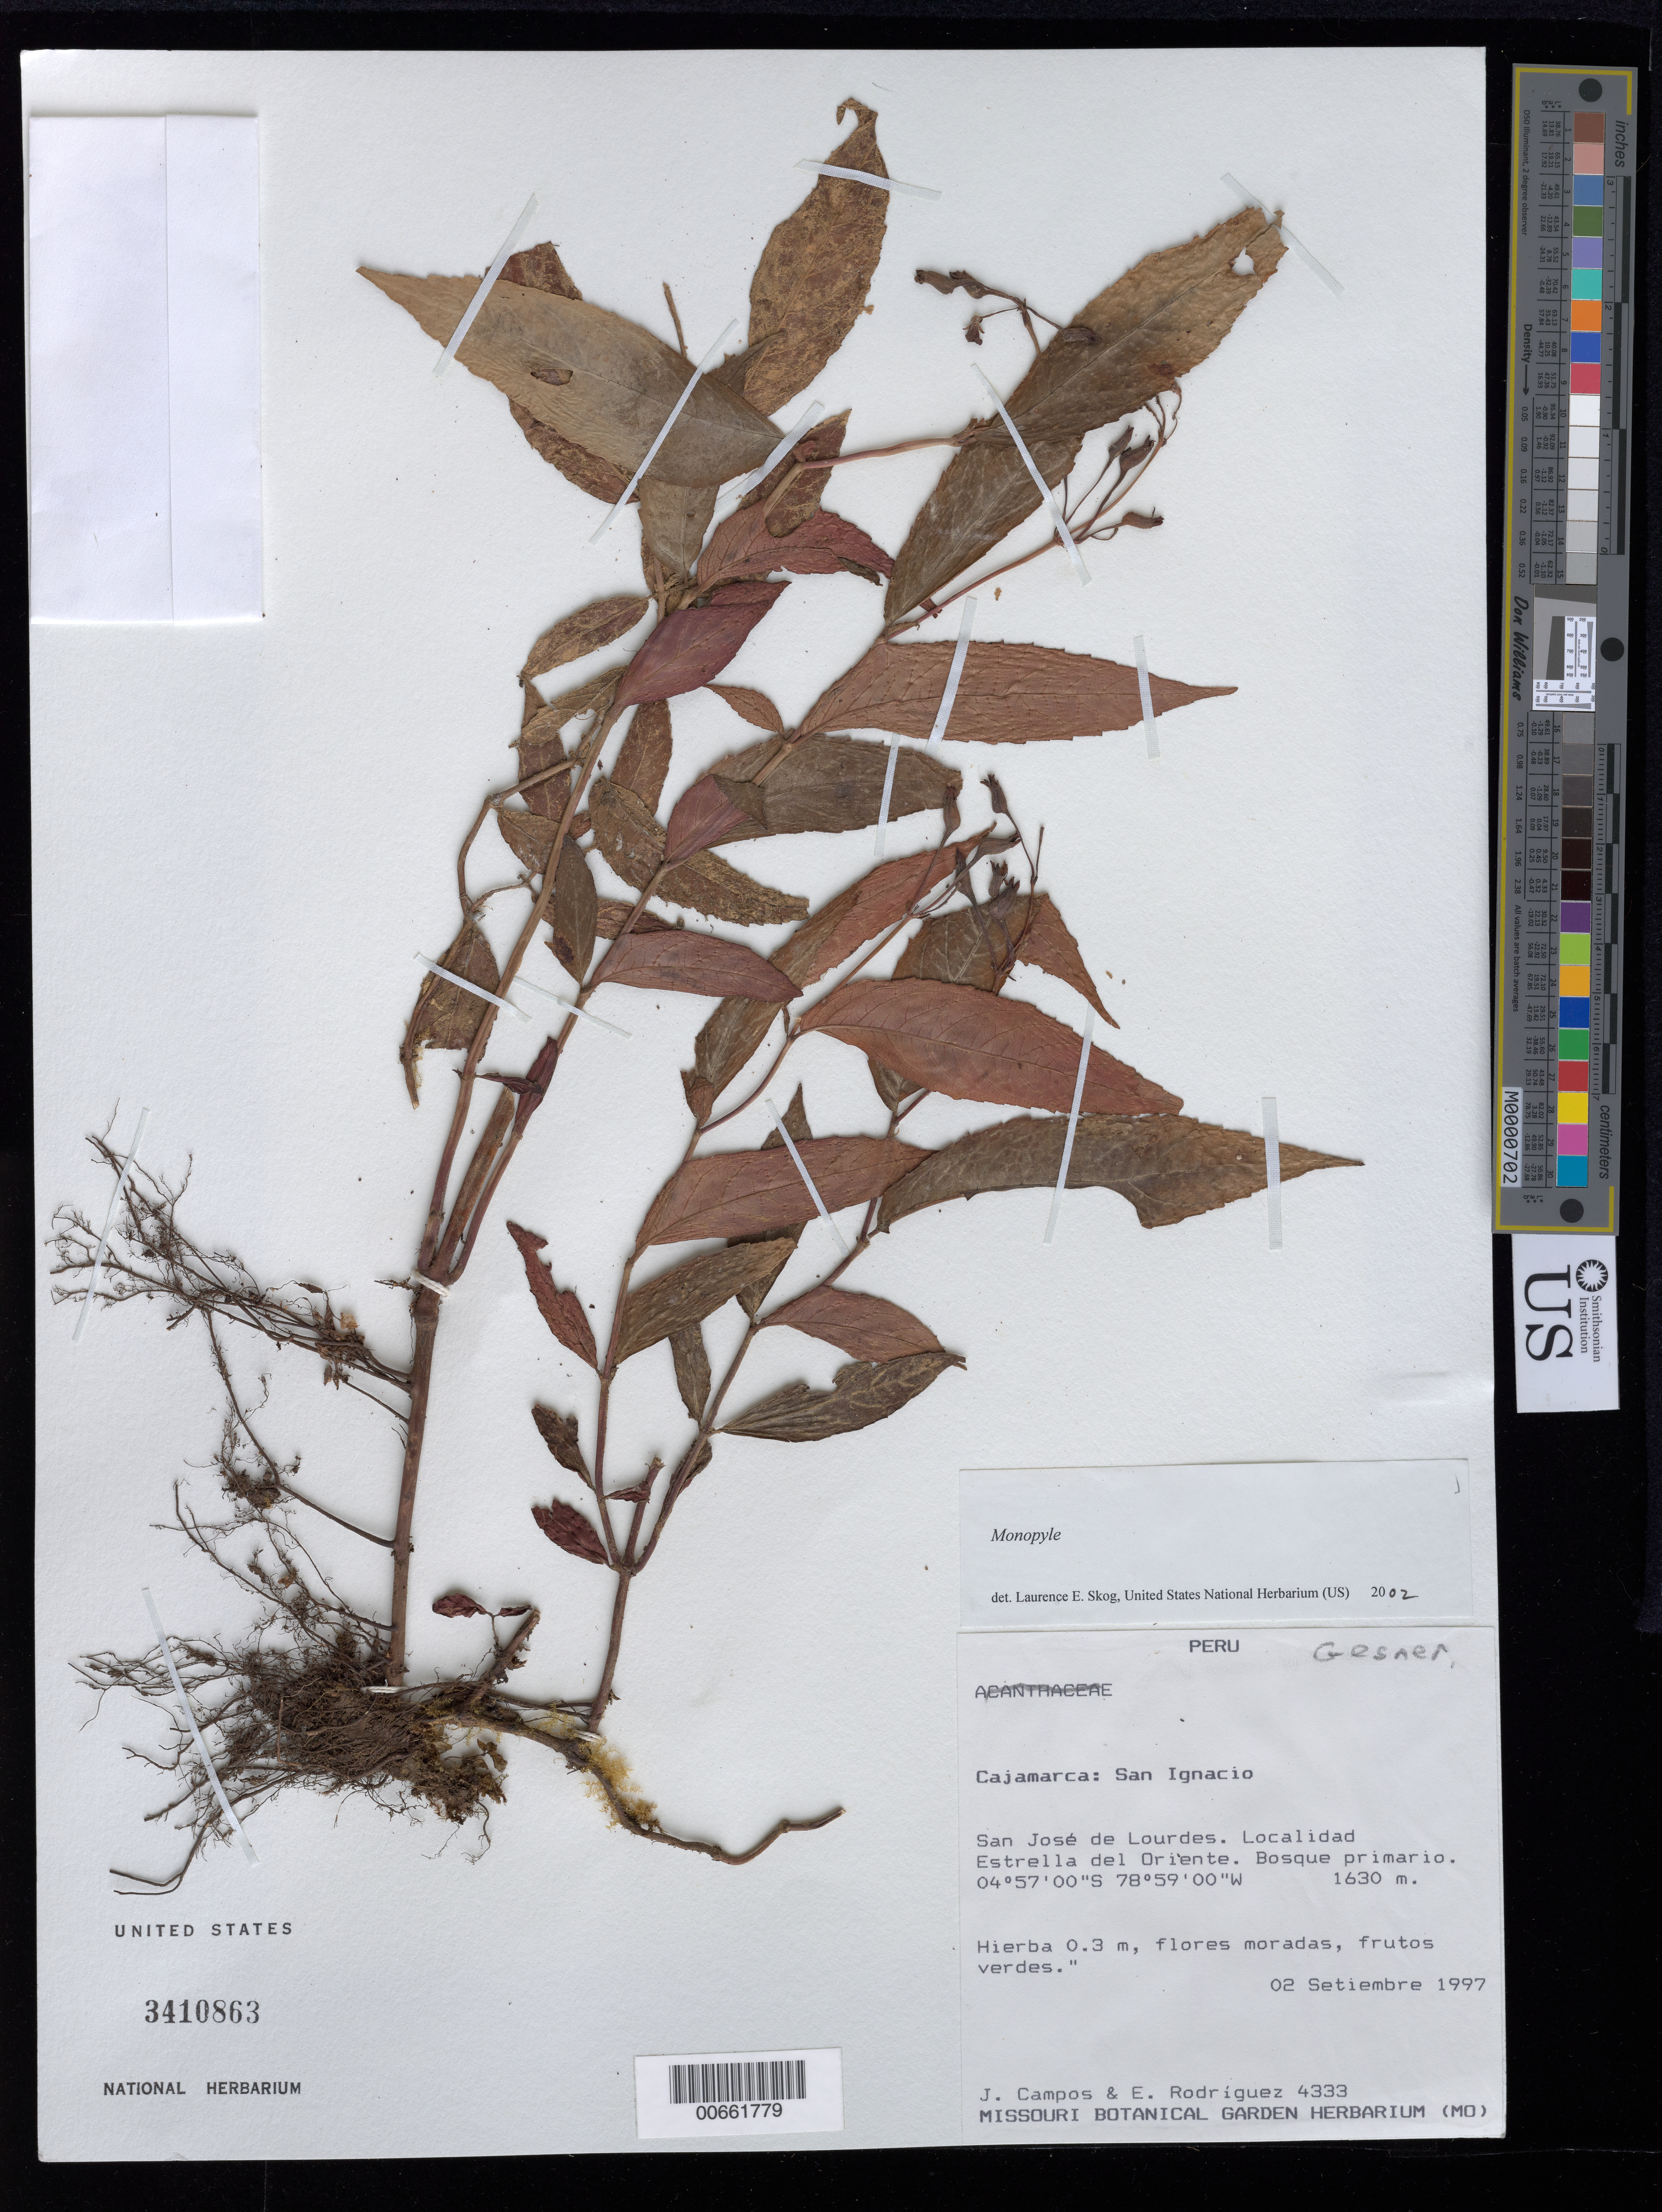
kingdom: Plantae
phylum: Tracheophyta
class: Magnoliopsida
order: Lamiales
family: Gesneriaceae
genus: Monopyle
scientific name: Monopyle sp.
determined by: Skog, Laurence E.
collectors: J. Campos & E. Rodriguez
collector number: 4333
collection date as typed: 02 Sep 1997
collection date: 1997-09-02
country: Peru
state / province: Cajamarca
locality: Prov. San Ignacio, San José de Lourdes, localidad Estrella del Oriente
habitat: Bosque primario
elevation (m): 1630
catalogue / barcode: US 3410863